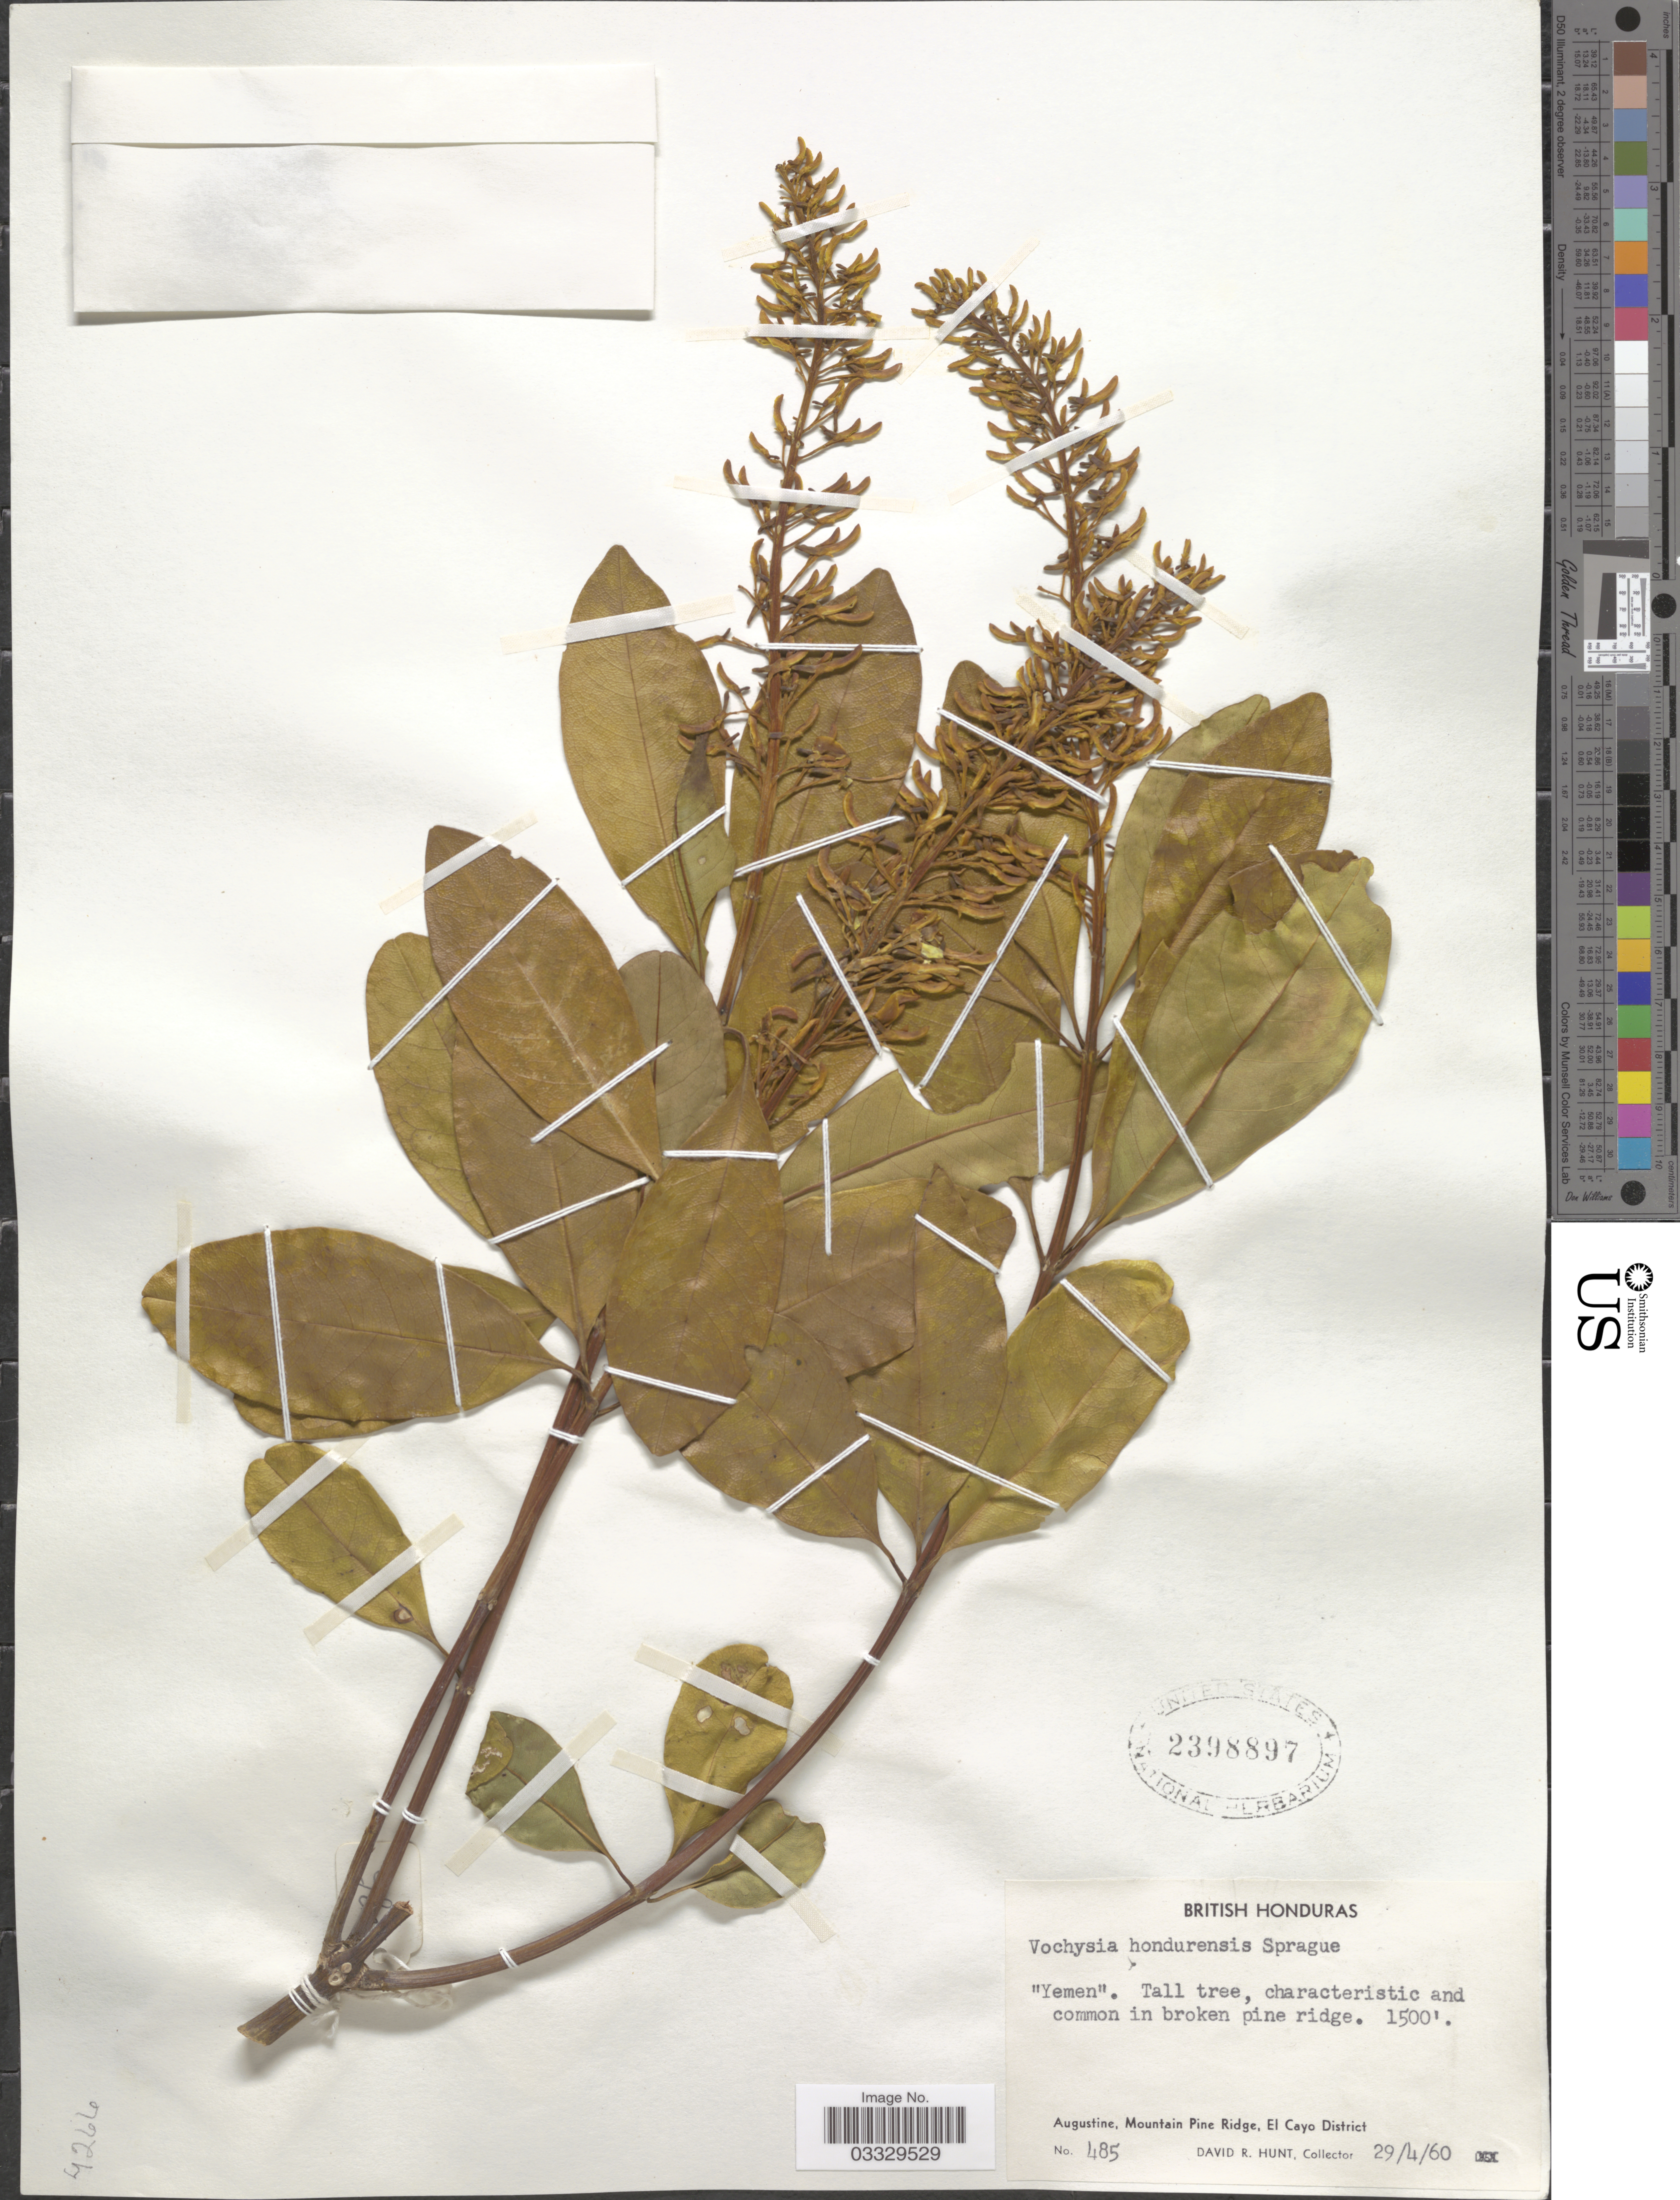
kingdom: Plantae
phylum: Tracheophyta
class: Magnoliopsida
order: Myrtales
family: Vochysiaceae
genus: Vochysia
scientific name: Vochysia hondurensis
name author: Sprague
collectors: D. R. Hunt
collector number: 485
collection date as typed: Transcribed d/m/y: 29/4/60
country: Belize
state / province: Cayo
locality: British Honduras. Augustine, Mountain Pine Ridge, El Cayo District.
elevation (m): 457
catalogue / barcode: US 2398897